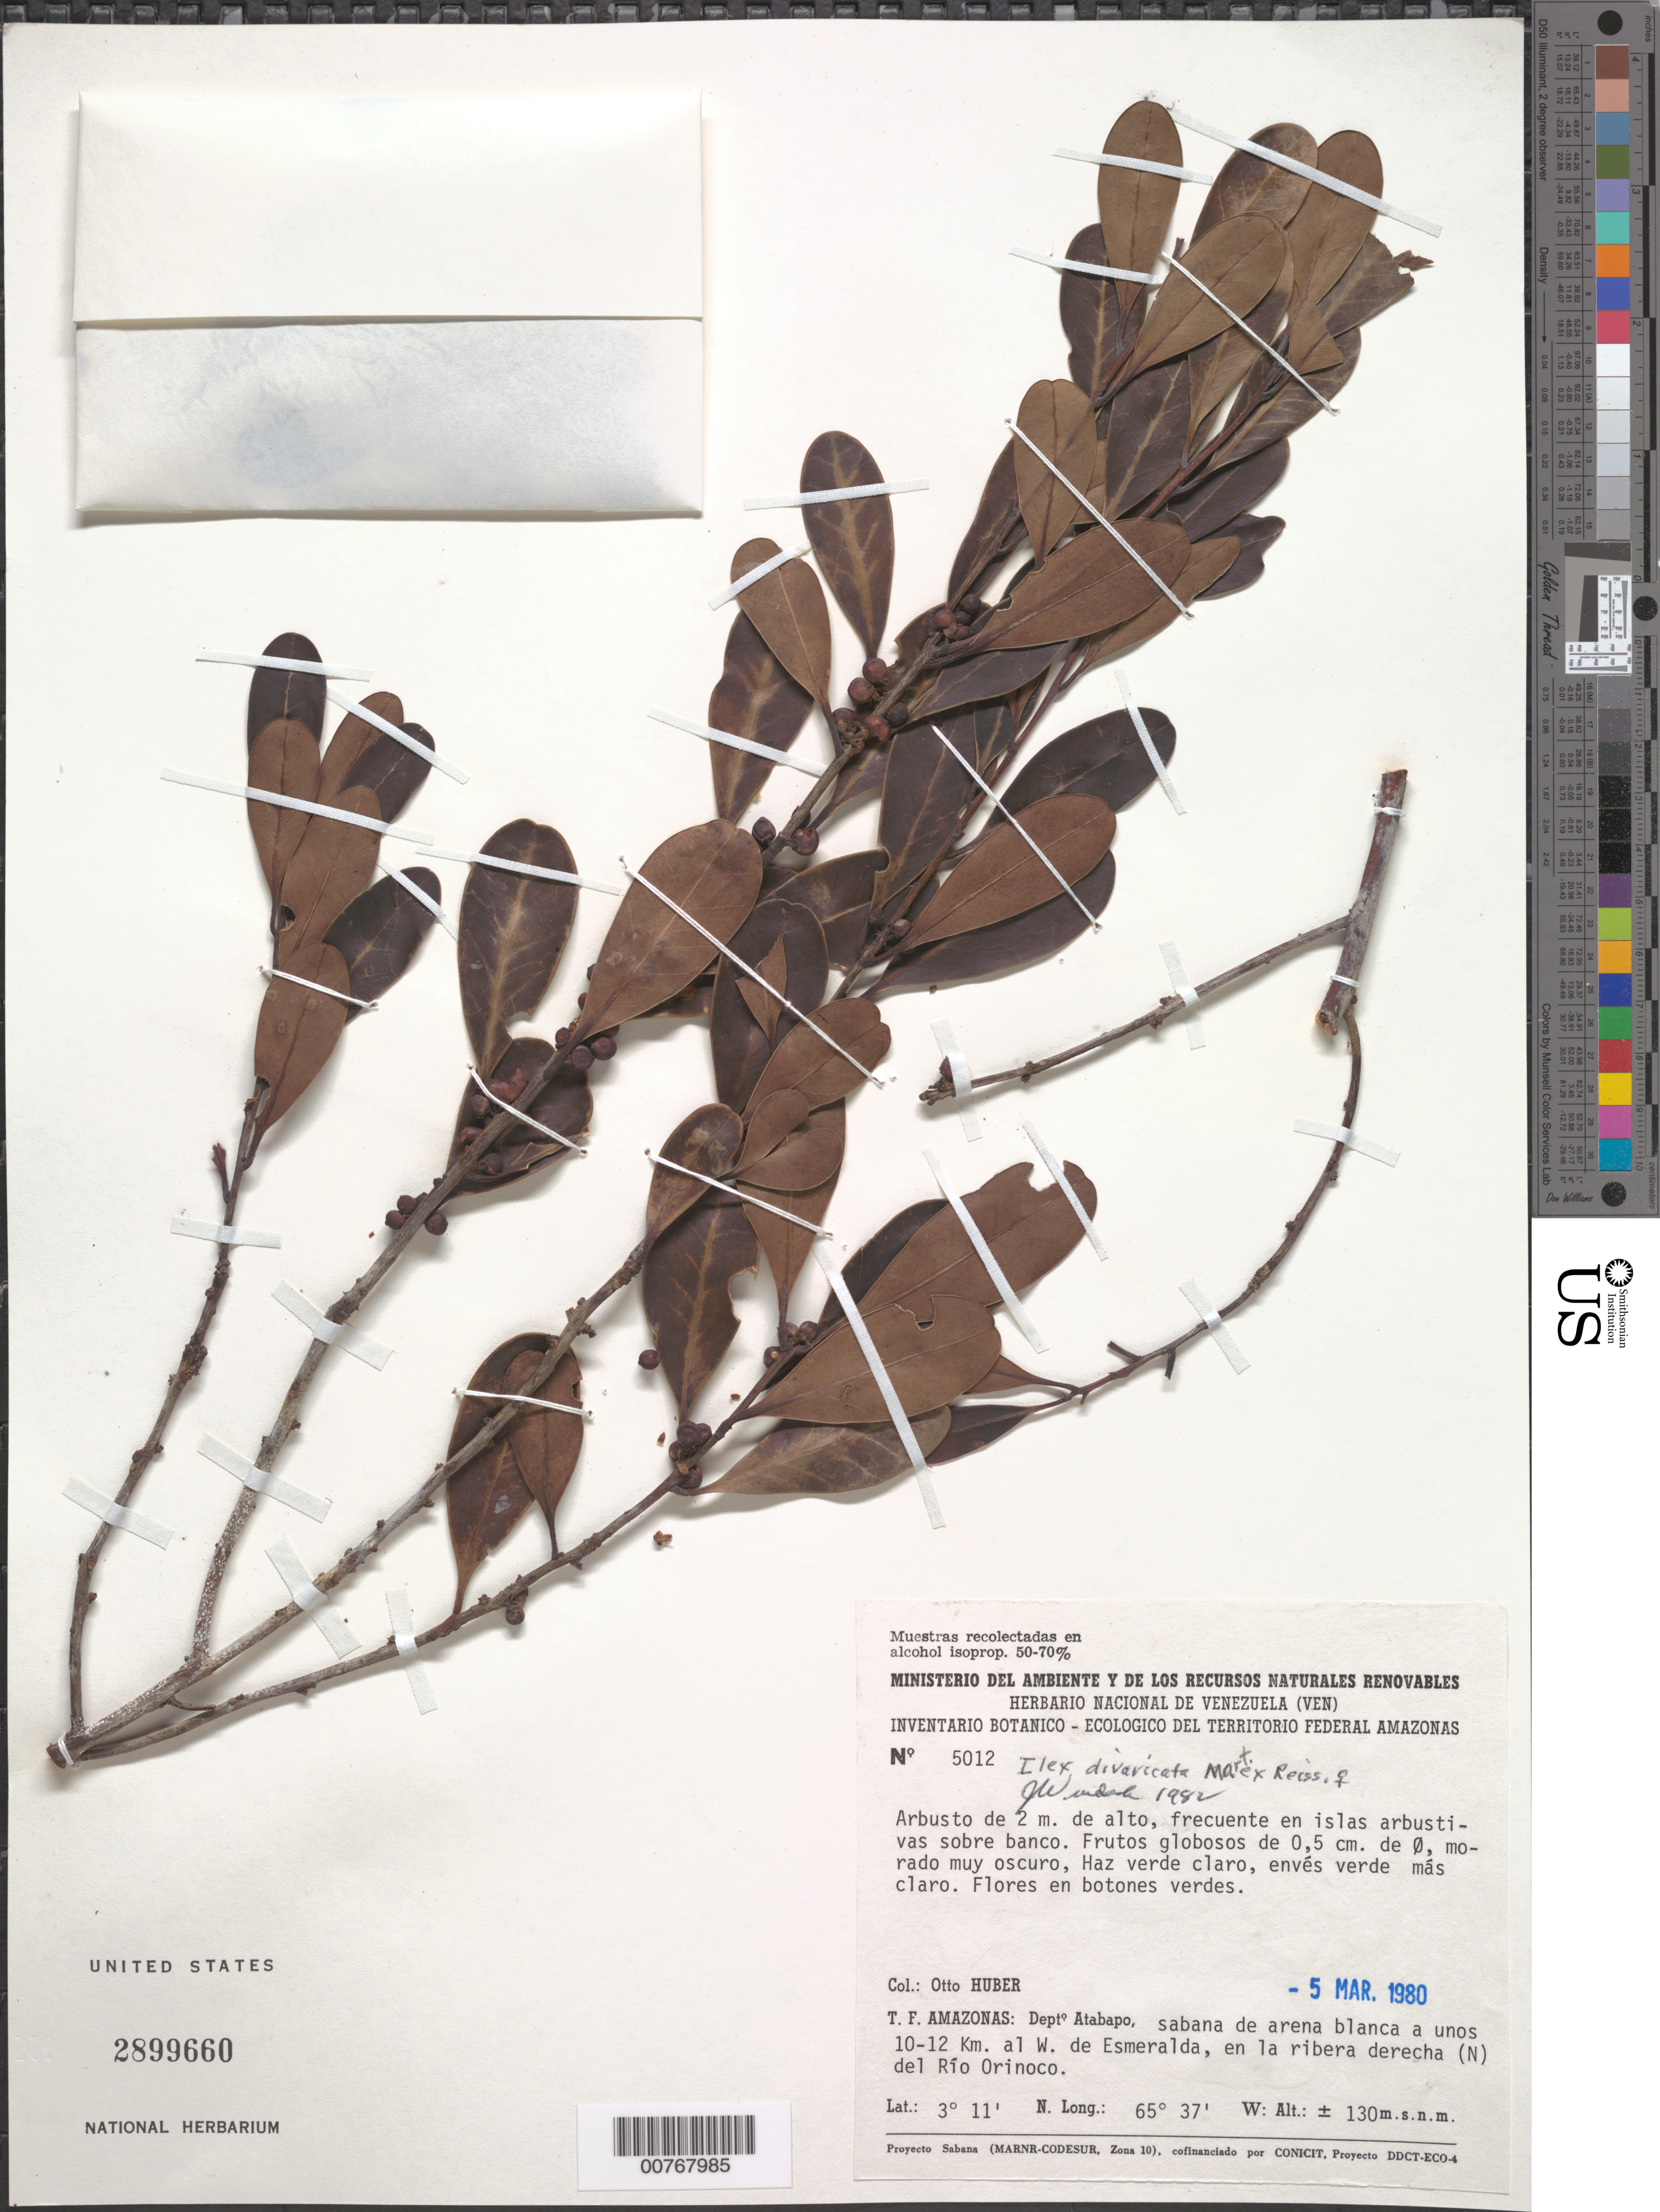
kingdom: Plantae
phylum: Tracheophyta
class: Magnoliopsida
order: Aquifoliales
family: Aquifoliaceae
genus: Ilex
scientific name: Ilex divaricata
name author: Mart. ex Reissek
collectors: O. Huber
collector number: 5012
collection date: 1980-03-05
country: Venezuela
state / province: Amazonas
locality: T. F. Amazonas: Depto Atabapo, sabana de arena blanca a unos 10-12 Km. al W. de Esmeralda, en la ribera derecha (N) del Río Orinoco.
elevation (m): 130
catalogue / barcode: US 2899660